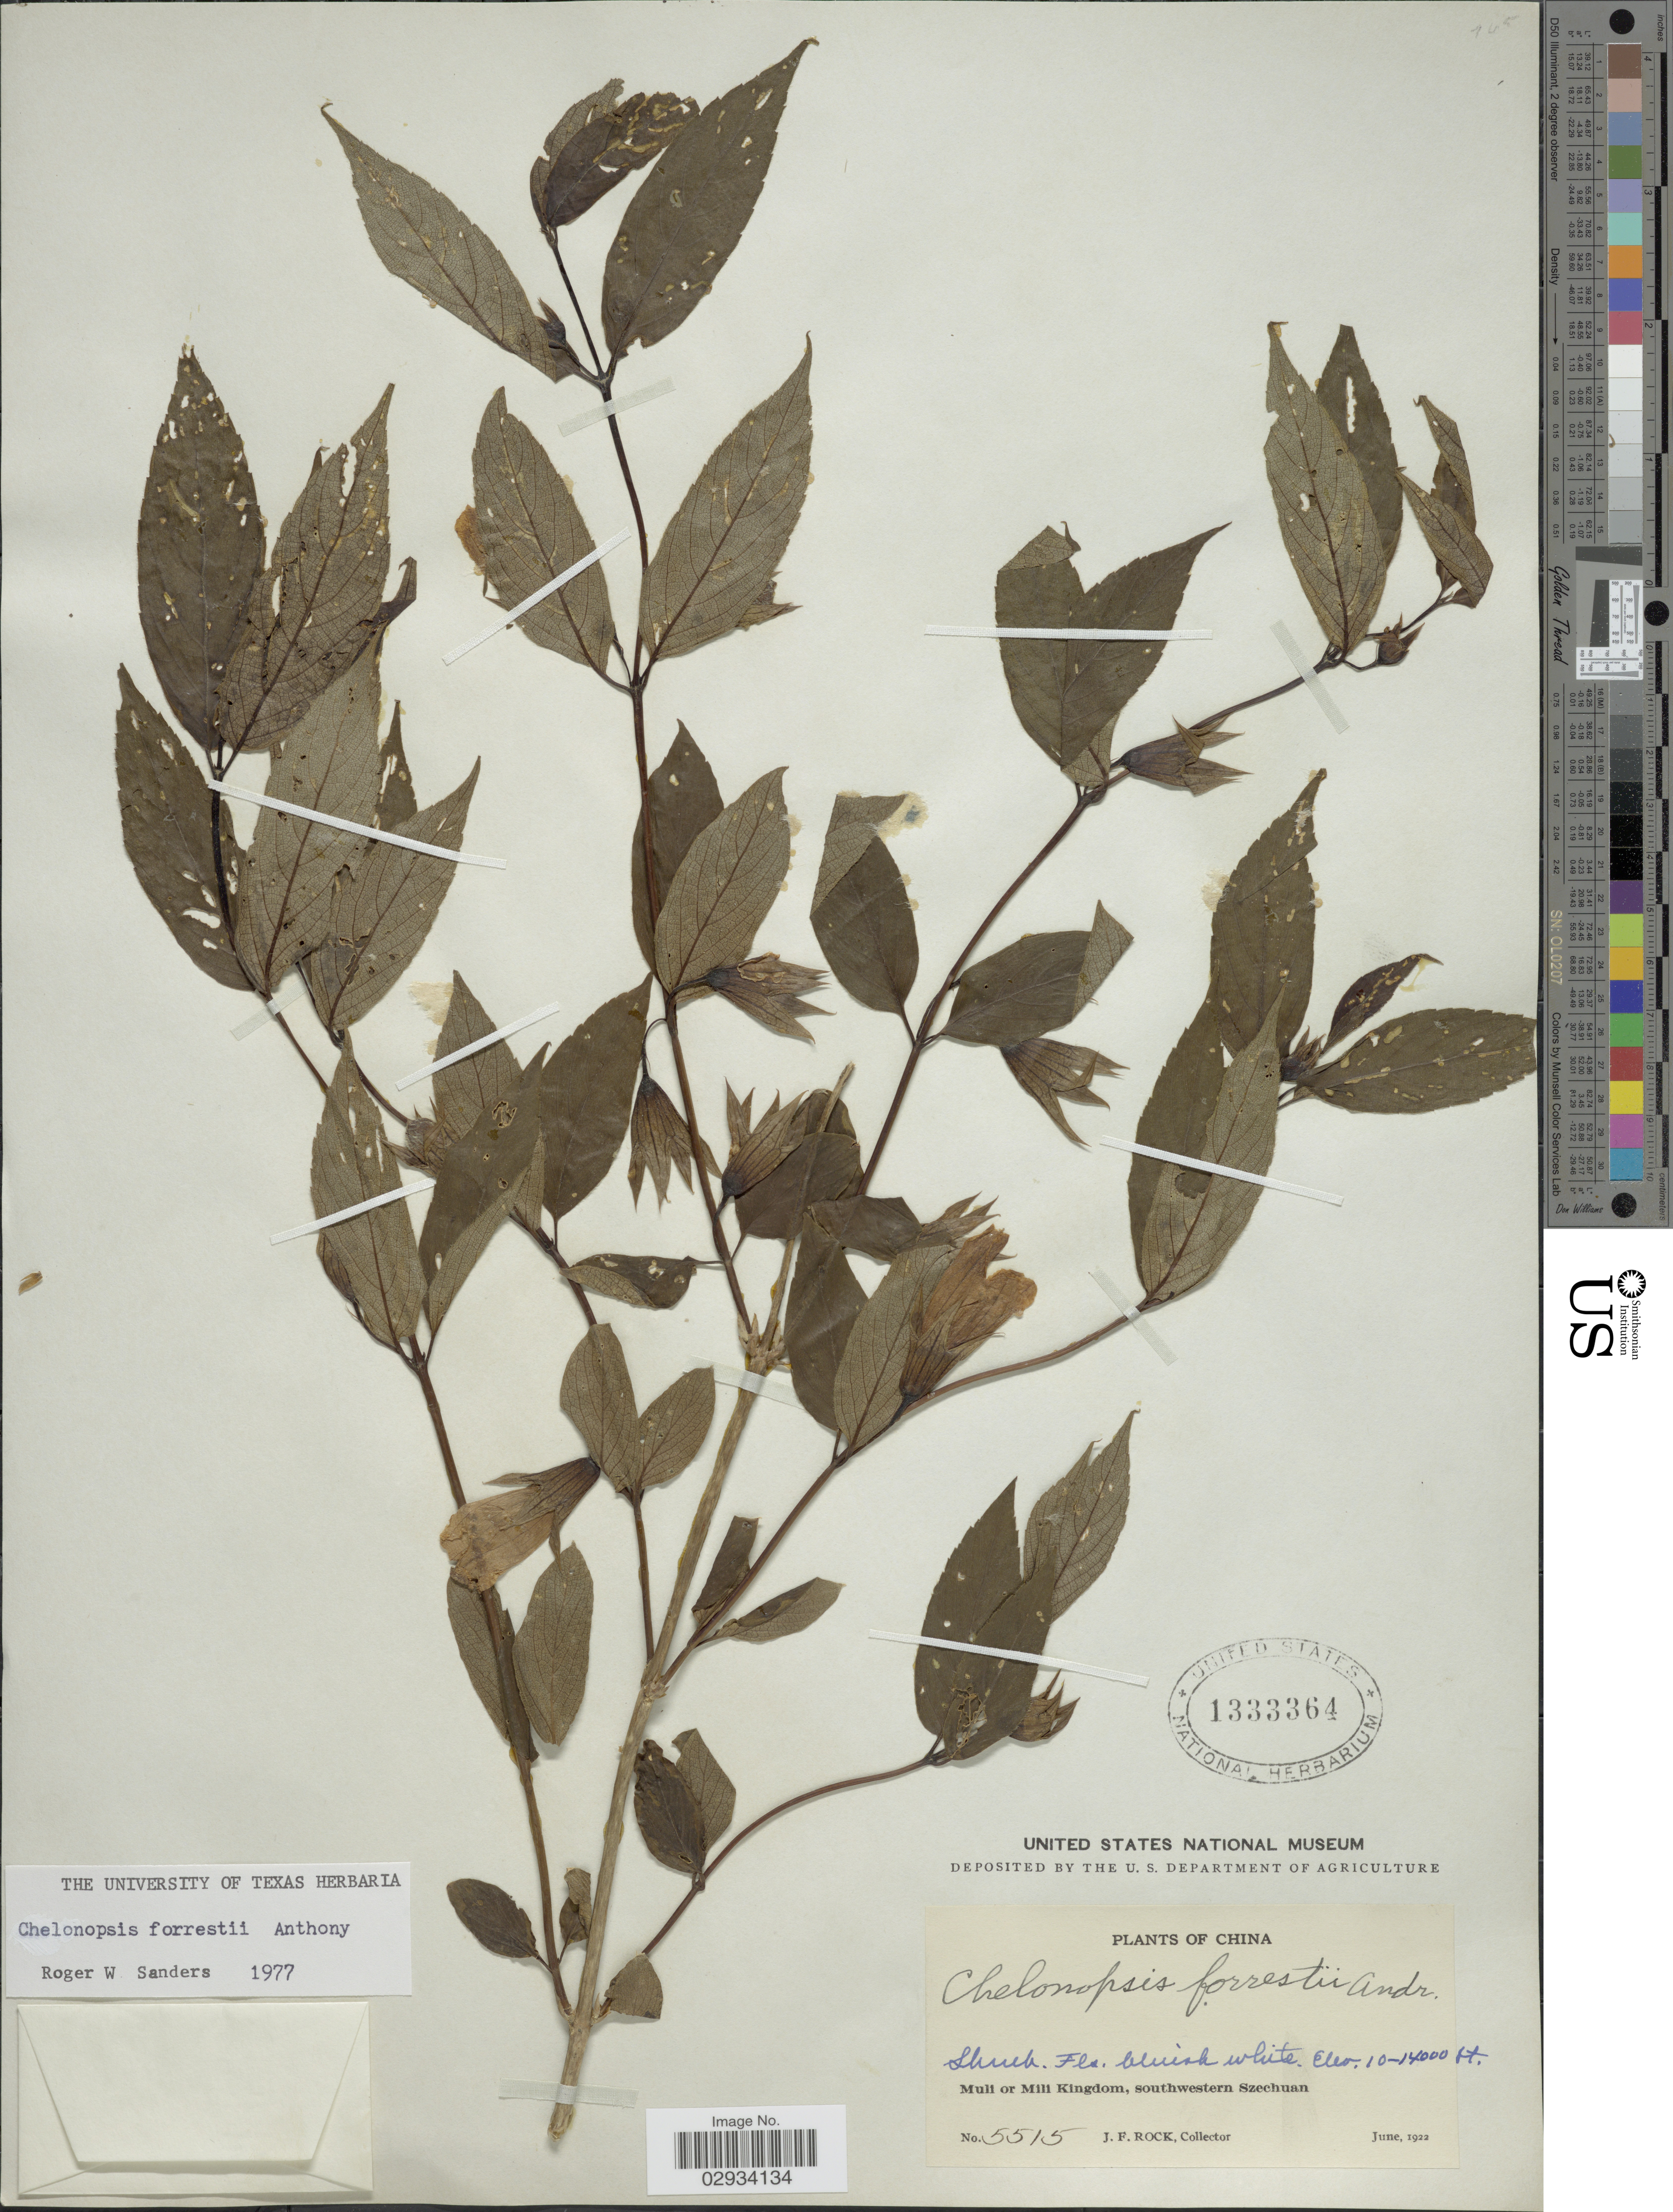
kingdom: Plantae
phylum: Tracheophyta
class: Magnoliopsida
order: Lamiales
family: Lamiaceae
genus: Chelonopsis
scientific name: Chelonopsis forrestii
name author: J. Anthony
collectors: J. Rock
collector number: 5515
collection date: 1922-06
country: China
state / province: Sichuan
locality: Muli or Kingdom, southwestern Szechuan.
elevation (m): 3048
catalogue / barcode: US 1333364